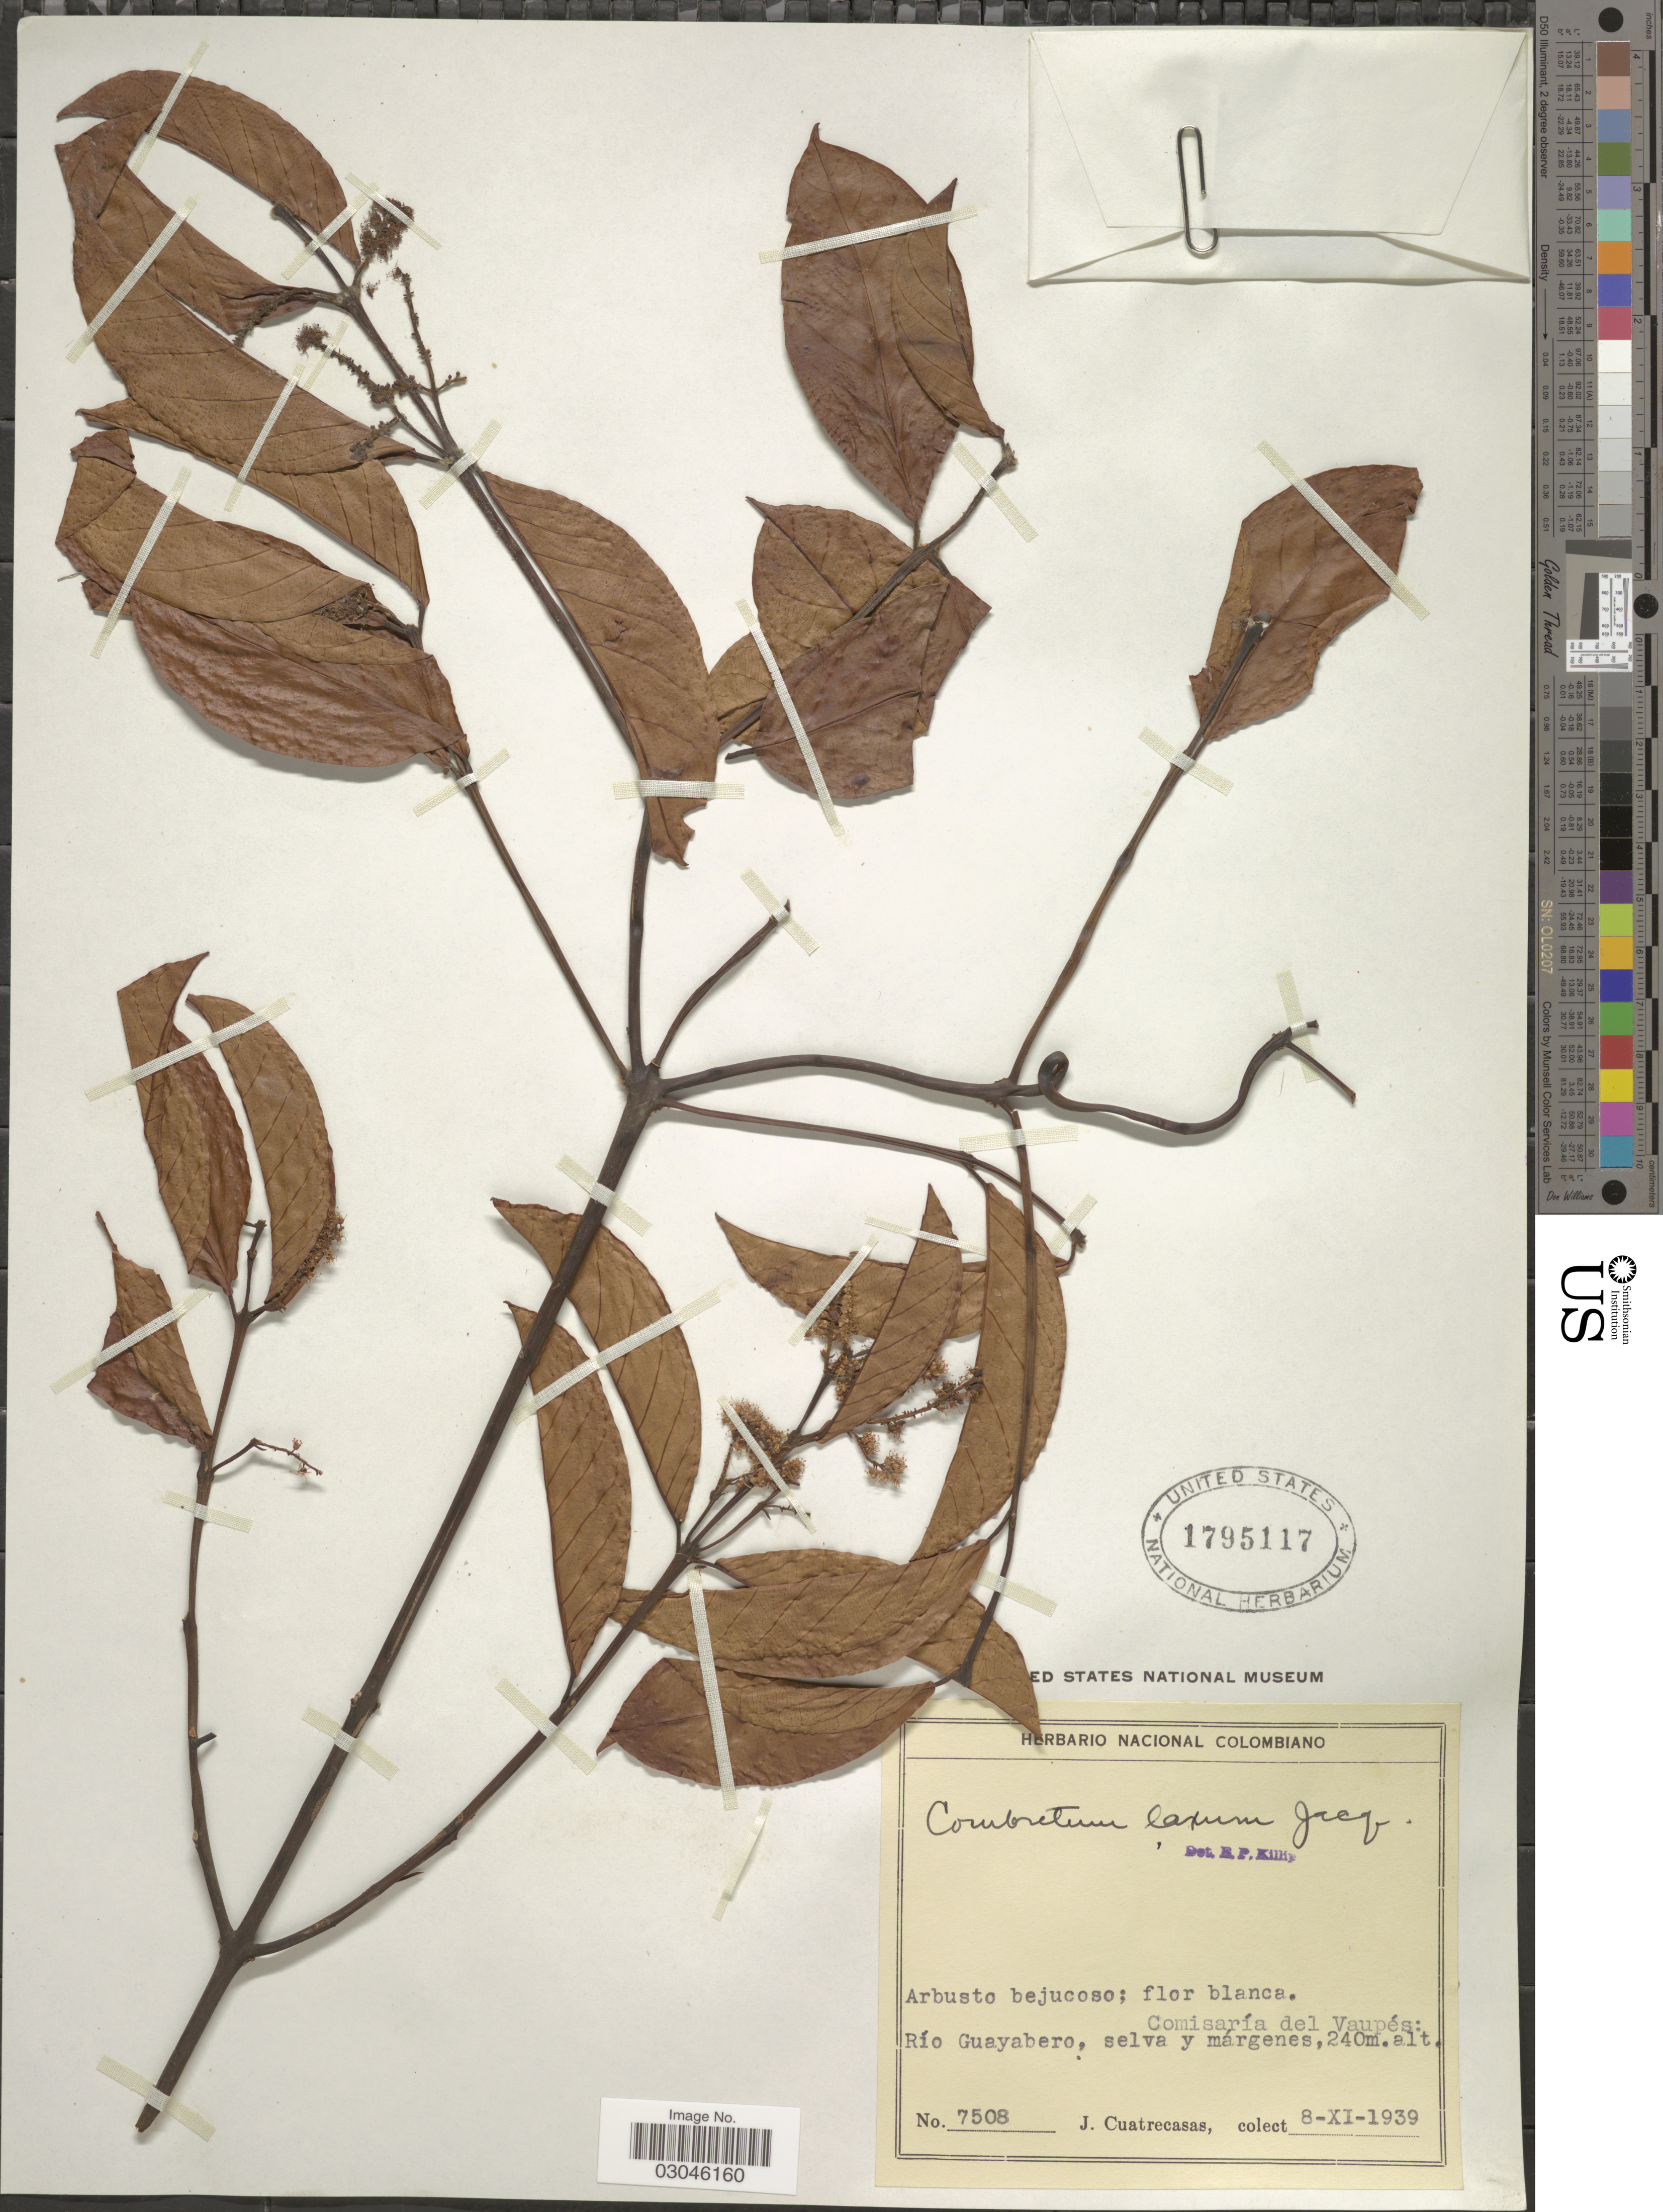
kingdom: Plantae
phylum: Tracheophyta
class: Magnoliopsida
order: Myrtales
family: Combretaceae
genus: Combretum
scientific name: Combretum laxum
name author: Jacq.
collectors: J. Cuatrecasas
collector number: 7508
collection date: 1939-11-08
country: Colombia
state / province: Vaupés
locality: Comisaría del Vaupés: Río Guayabero.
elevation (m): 240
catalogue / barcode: US 1795117